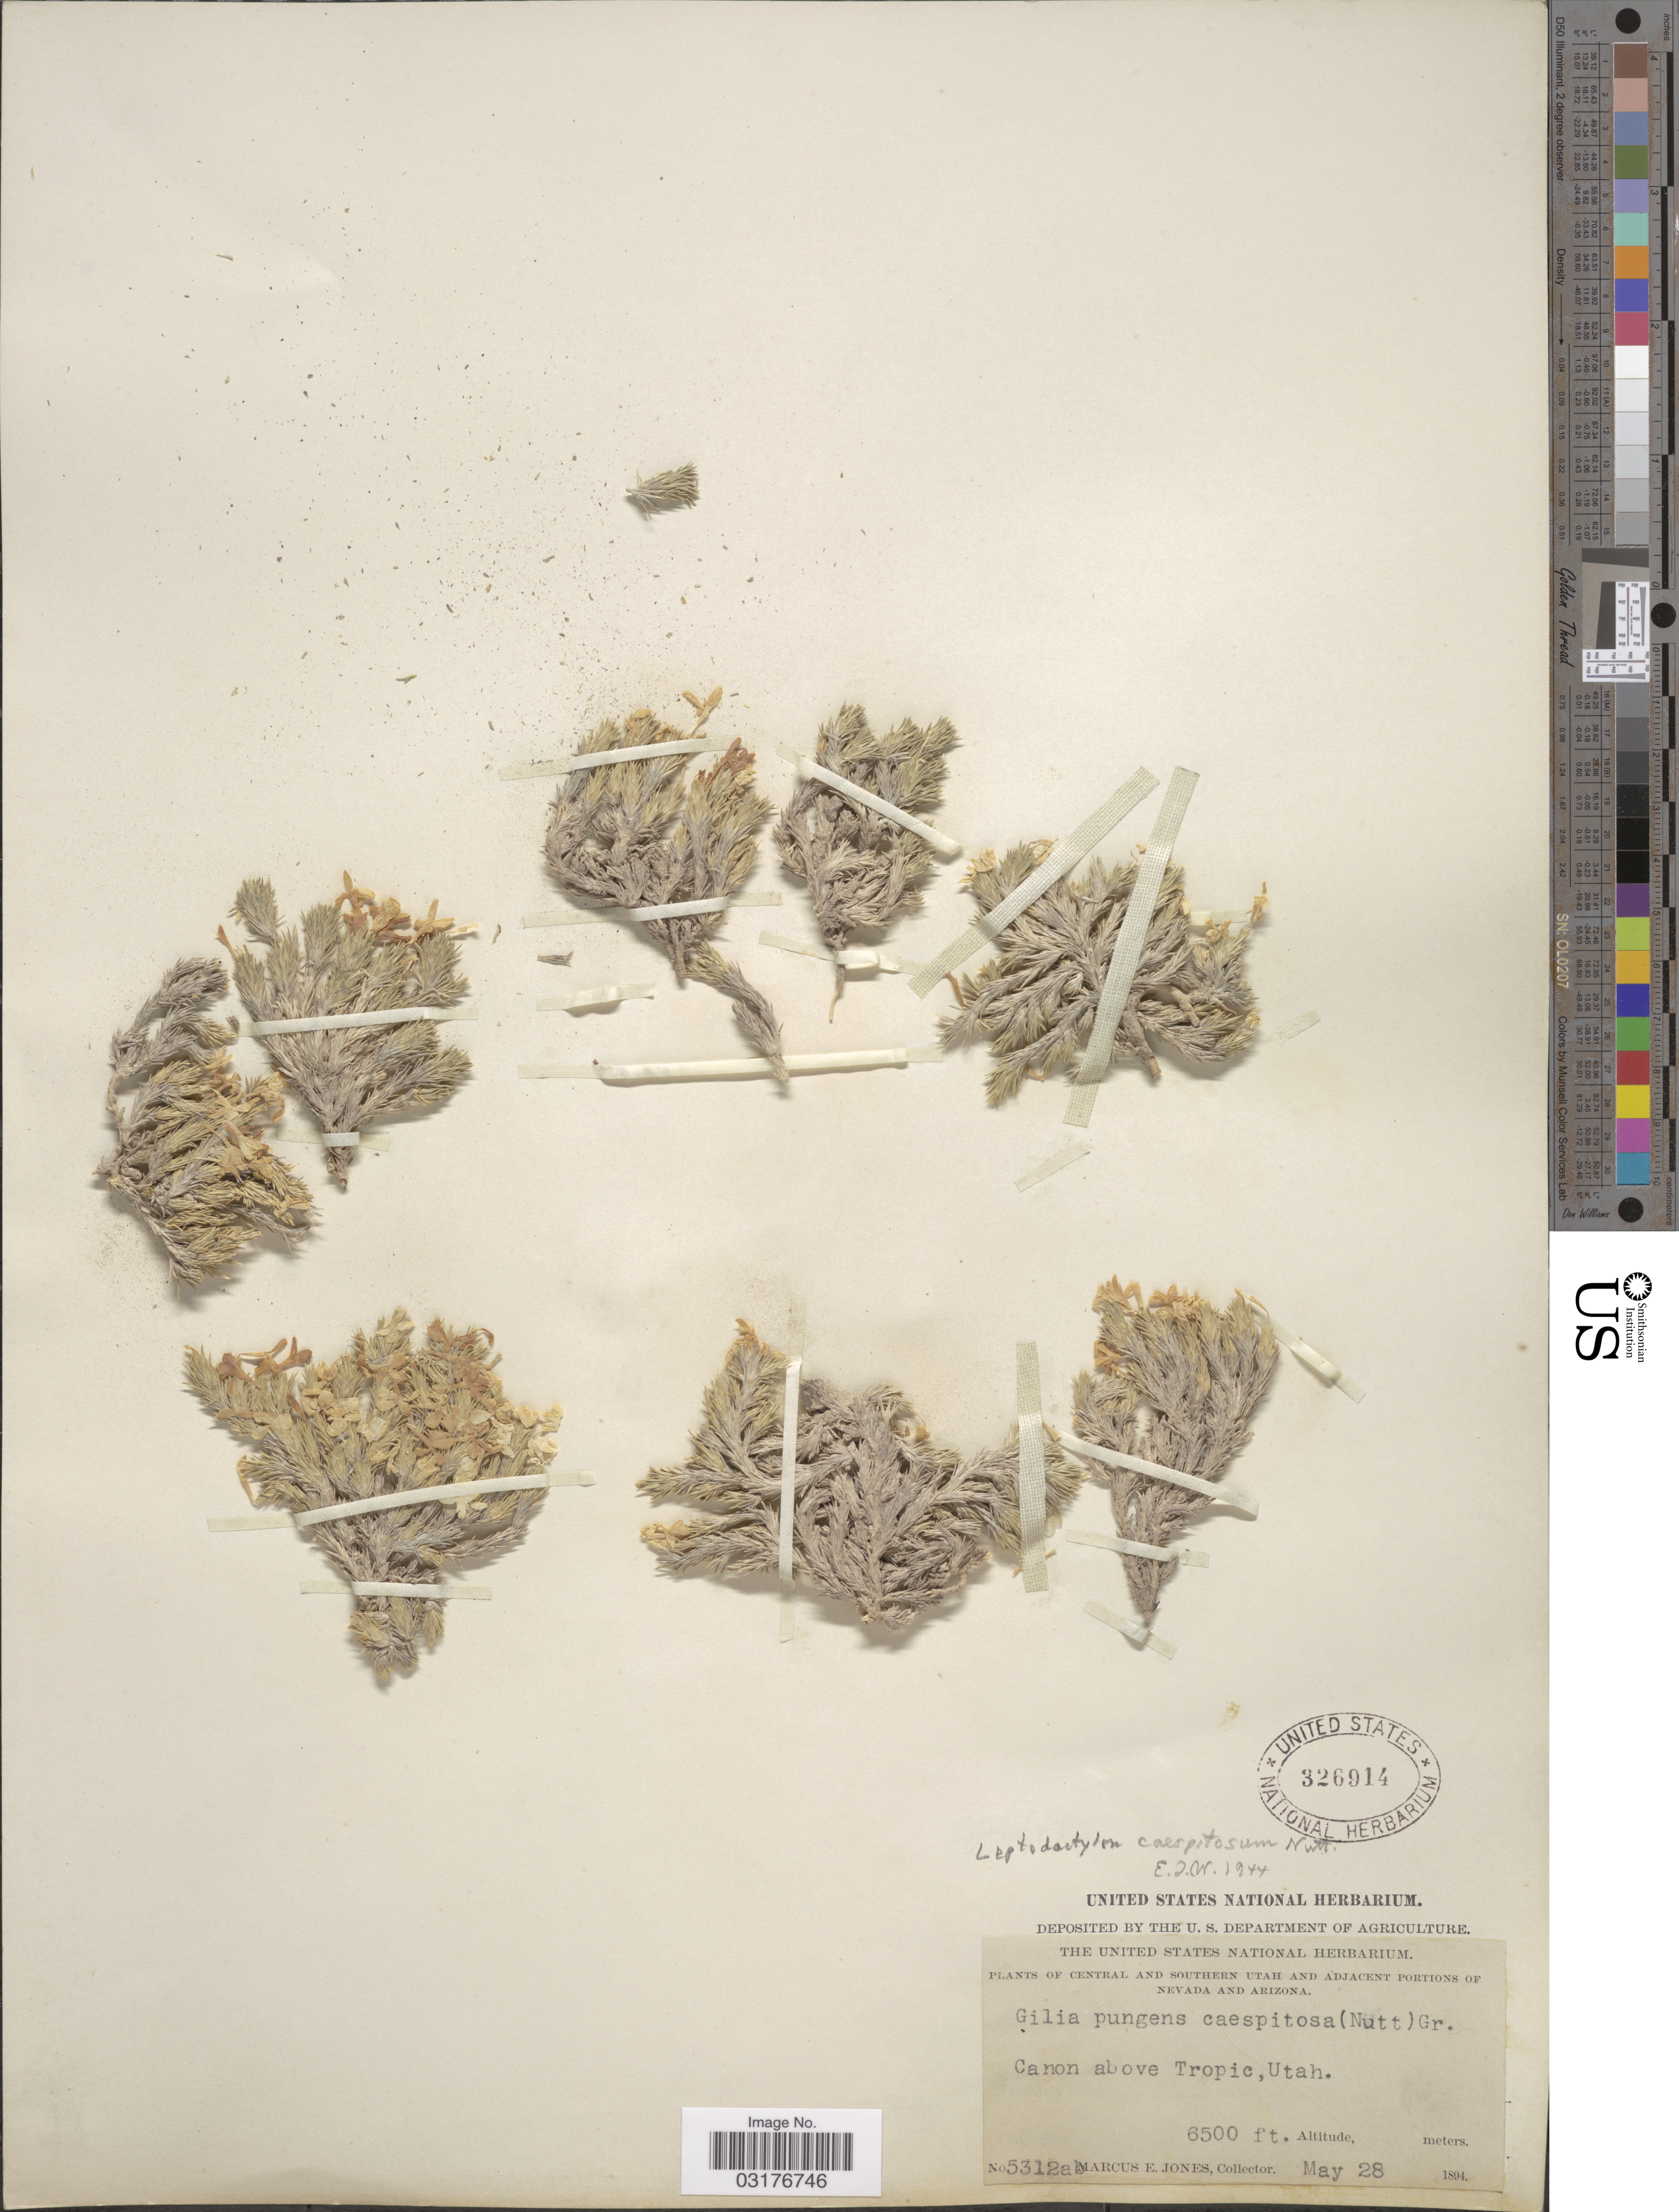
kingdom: Plantae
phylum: Tracheophyta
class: Magnoliopsida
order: Ericales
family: Polemoniaceae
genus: Linanthus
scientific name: Linanthus caespitosus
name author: (Nutt.) J.M. Porter & L.A. Johnson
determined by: Strong, Mark T., (BOT), Smithsonian Institution - National Museum of Natural History (UNITED STATES)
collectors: M. E. Jones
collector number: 5312ab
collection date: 1894-05-28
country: United States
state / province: Utah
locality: Central and Southern Utah. Canon above Tropic.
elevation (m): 1981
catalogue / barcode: US 326914